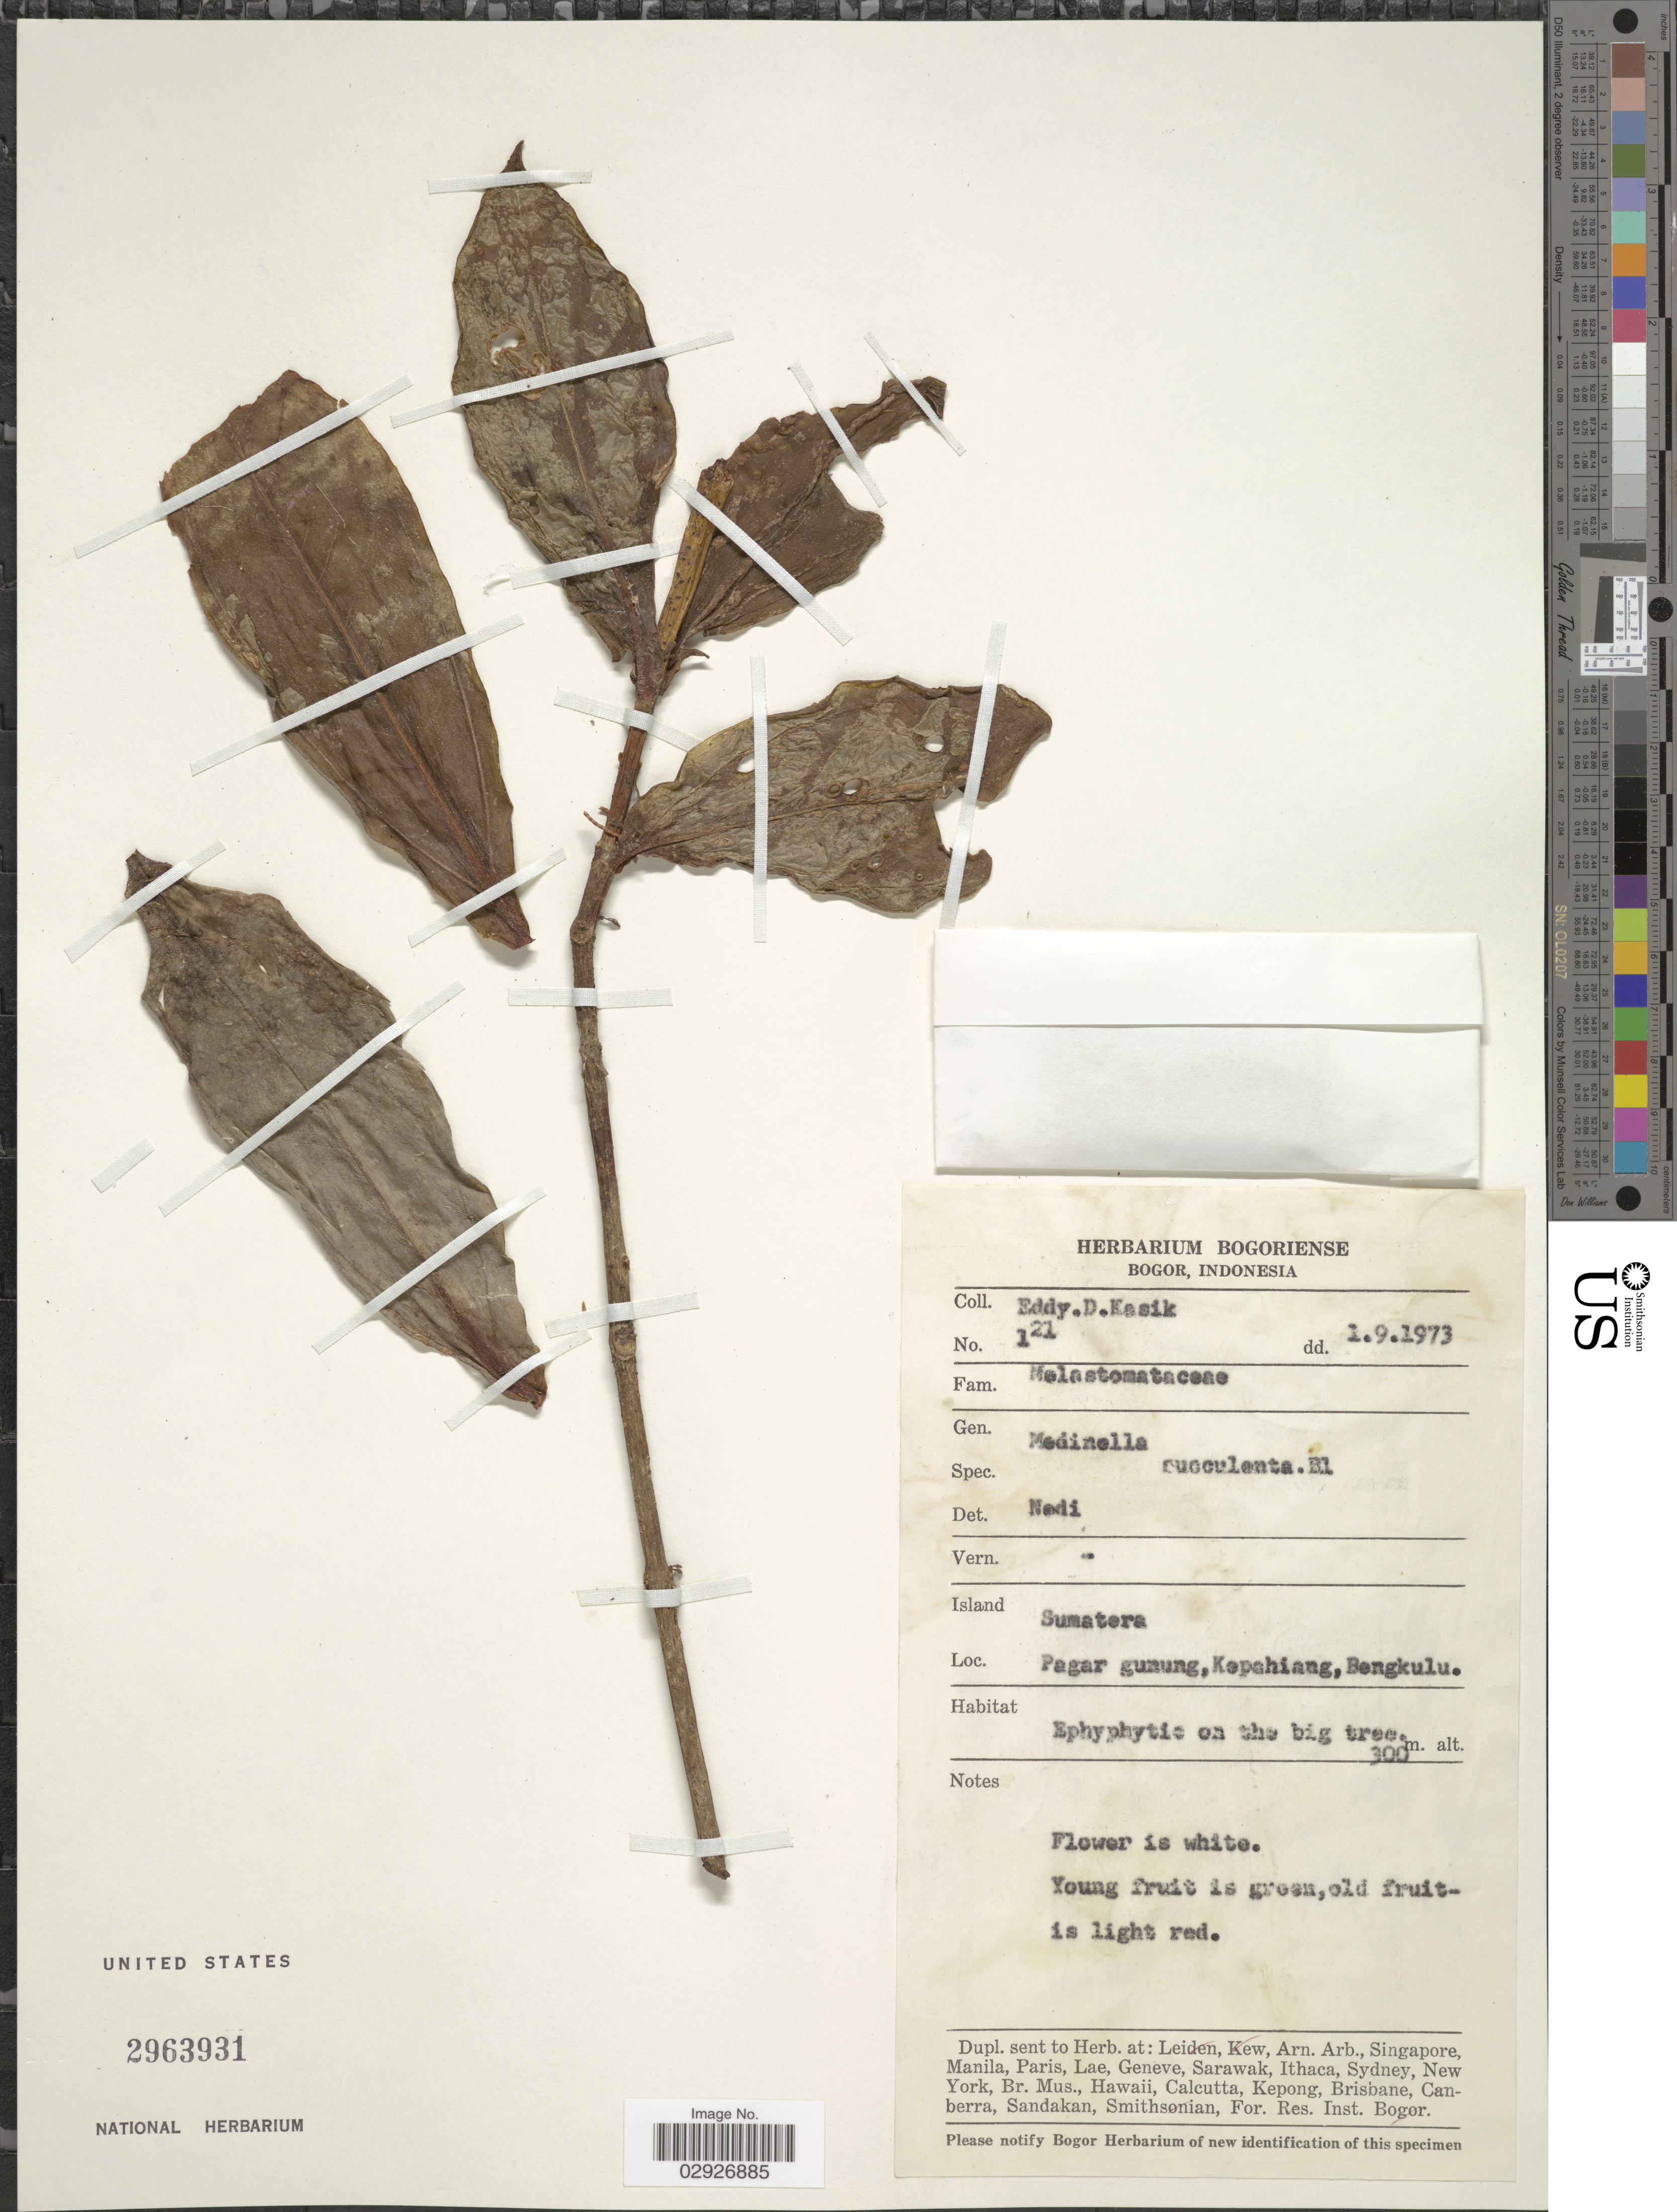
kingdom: Plantae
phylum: Tracheophyta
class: Magnoliopsida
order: Myrtales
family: Melastomataceae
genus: Medinilla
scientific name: Medinilla succulenta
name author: Korth. ex Blume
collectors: E. Kasik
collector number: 121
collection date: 1973-09-01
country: Indonesia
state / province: Sumatra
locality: Island Sumatra. Pagar gunung, Kepahiang, Bengkulu.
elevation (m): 300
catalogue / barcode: US 2963931